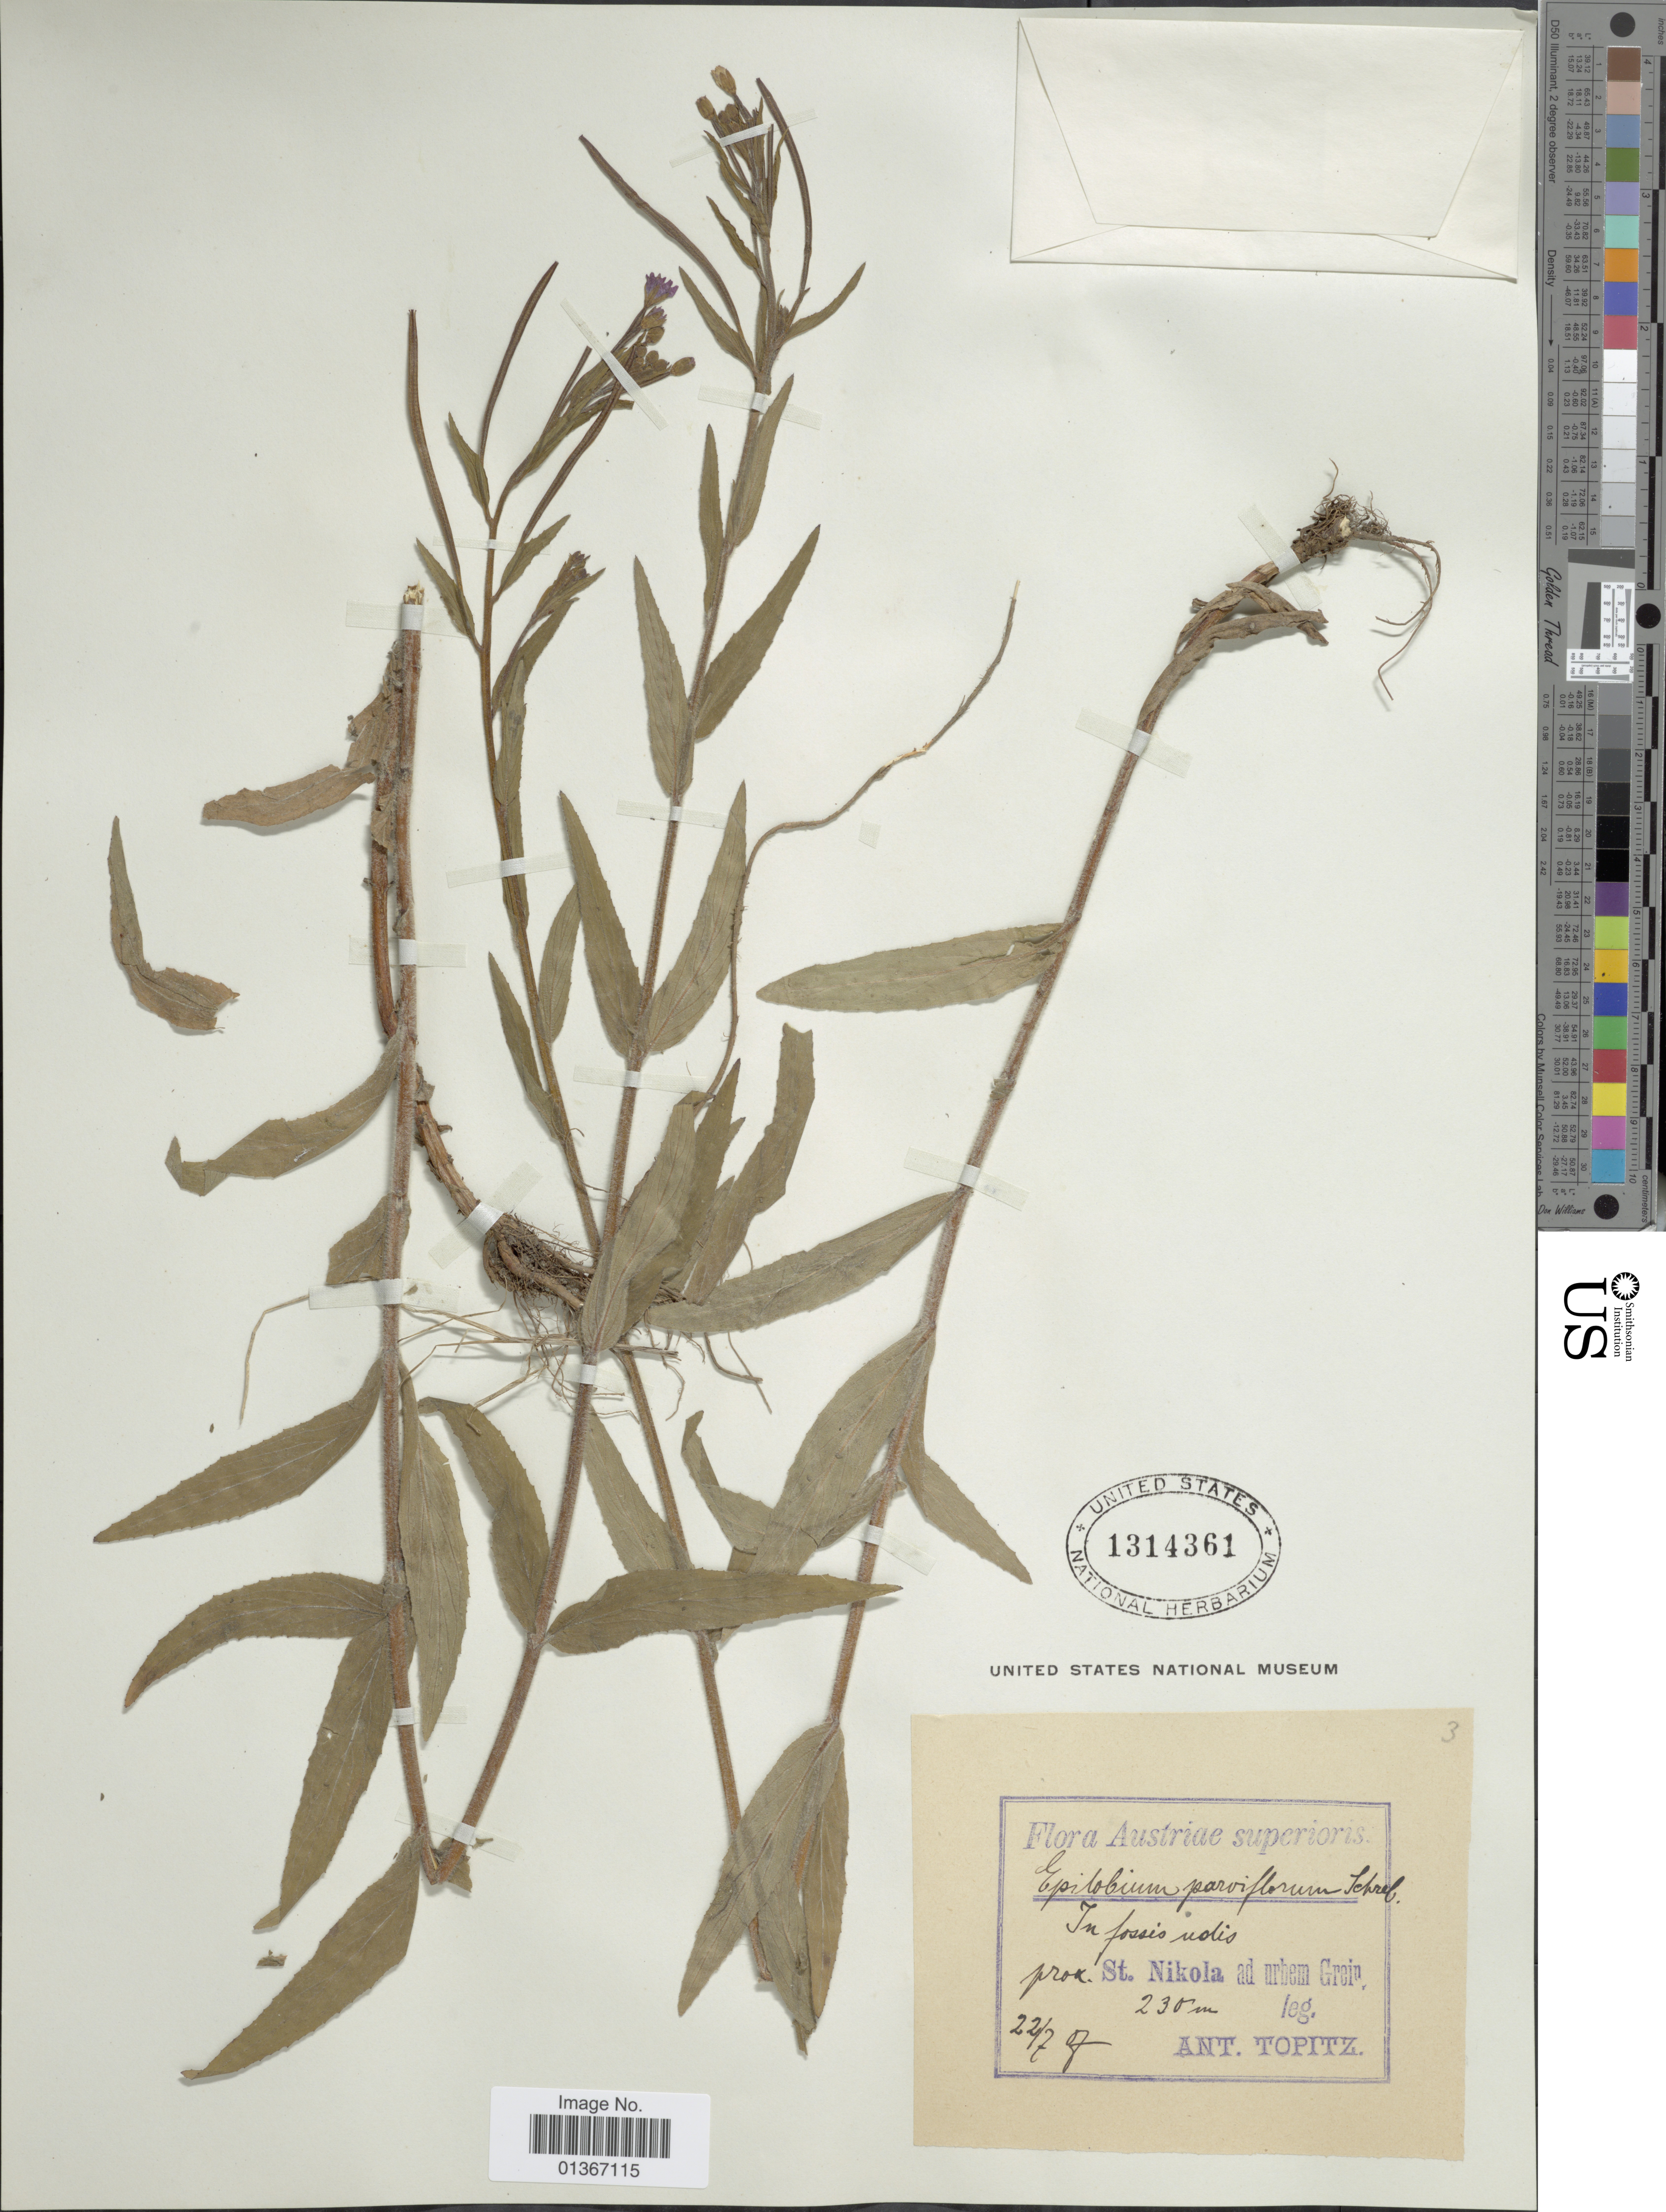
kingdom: Plantae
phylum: Tracheophyta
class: Magnoliopsida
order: Myrtales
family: Onagraceae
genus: Epilobium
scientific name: Epilobium parviflorum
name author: Schreb.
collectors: A. Topitz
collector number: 3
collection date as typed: Transcribed d/m/y: 22/7/7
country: Austria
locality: In fossis udis prox. St. Nikola ad urbem Greir.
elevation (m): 230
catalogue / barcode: US 1314361